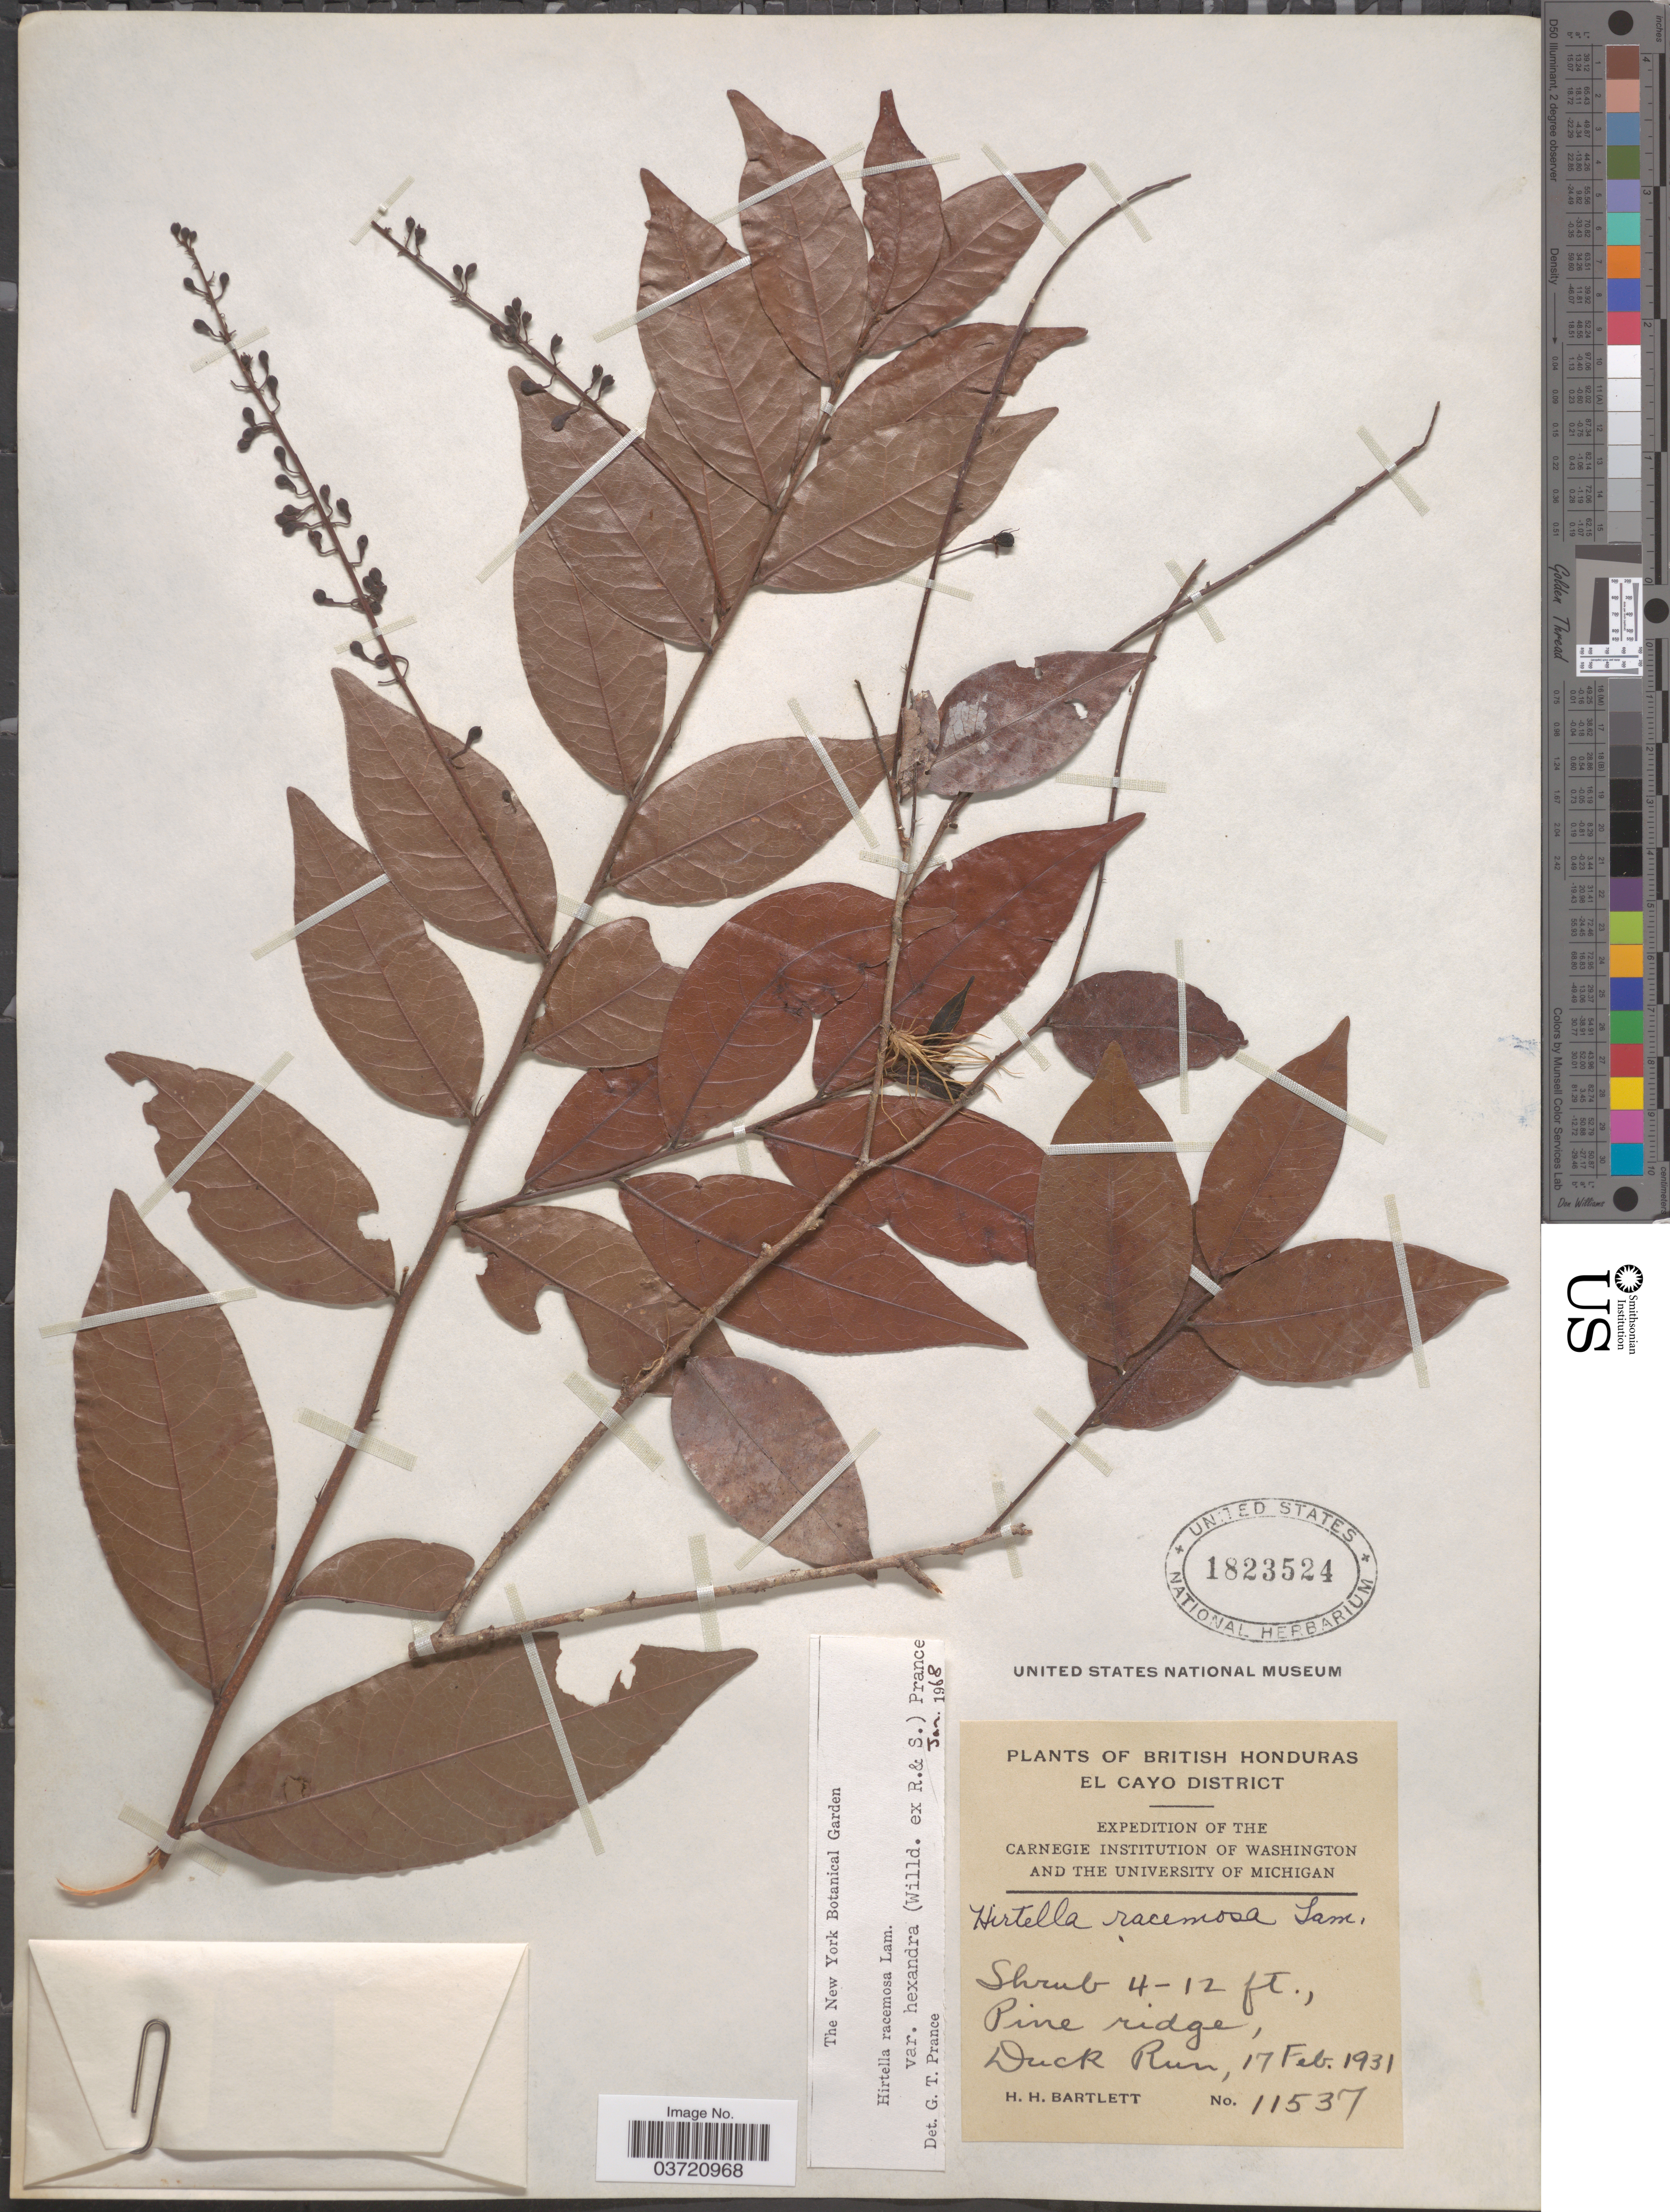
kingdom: Plantae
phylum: Tracheophyta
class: Magnoliopsida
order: Malpighiales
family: Chrysobalanaceae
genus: Hirtella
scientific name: Hirtella racemosa var. hexandra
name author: (Willd. ex Roem. & Schult.) Prance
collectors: H. H. Bartlett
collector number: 11537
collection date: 1931-02-17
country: Belize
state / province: Cayo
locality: British Honduras. El Cayo District. Pine ridge, Duck Run.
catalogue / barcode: US 1823524